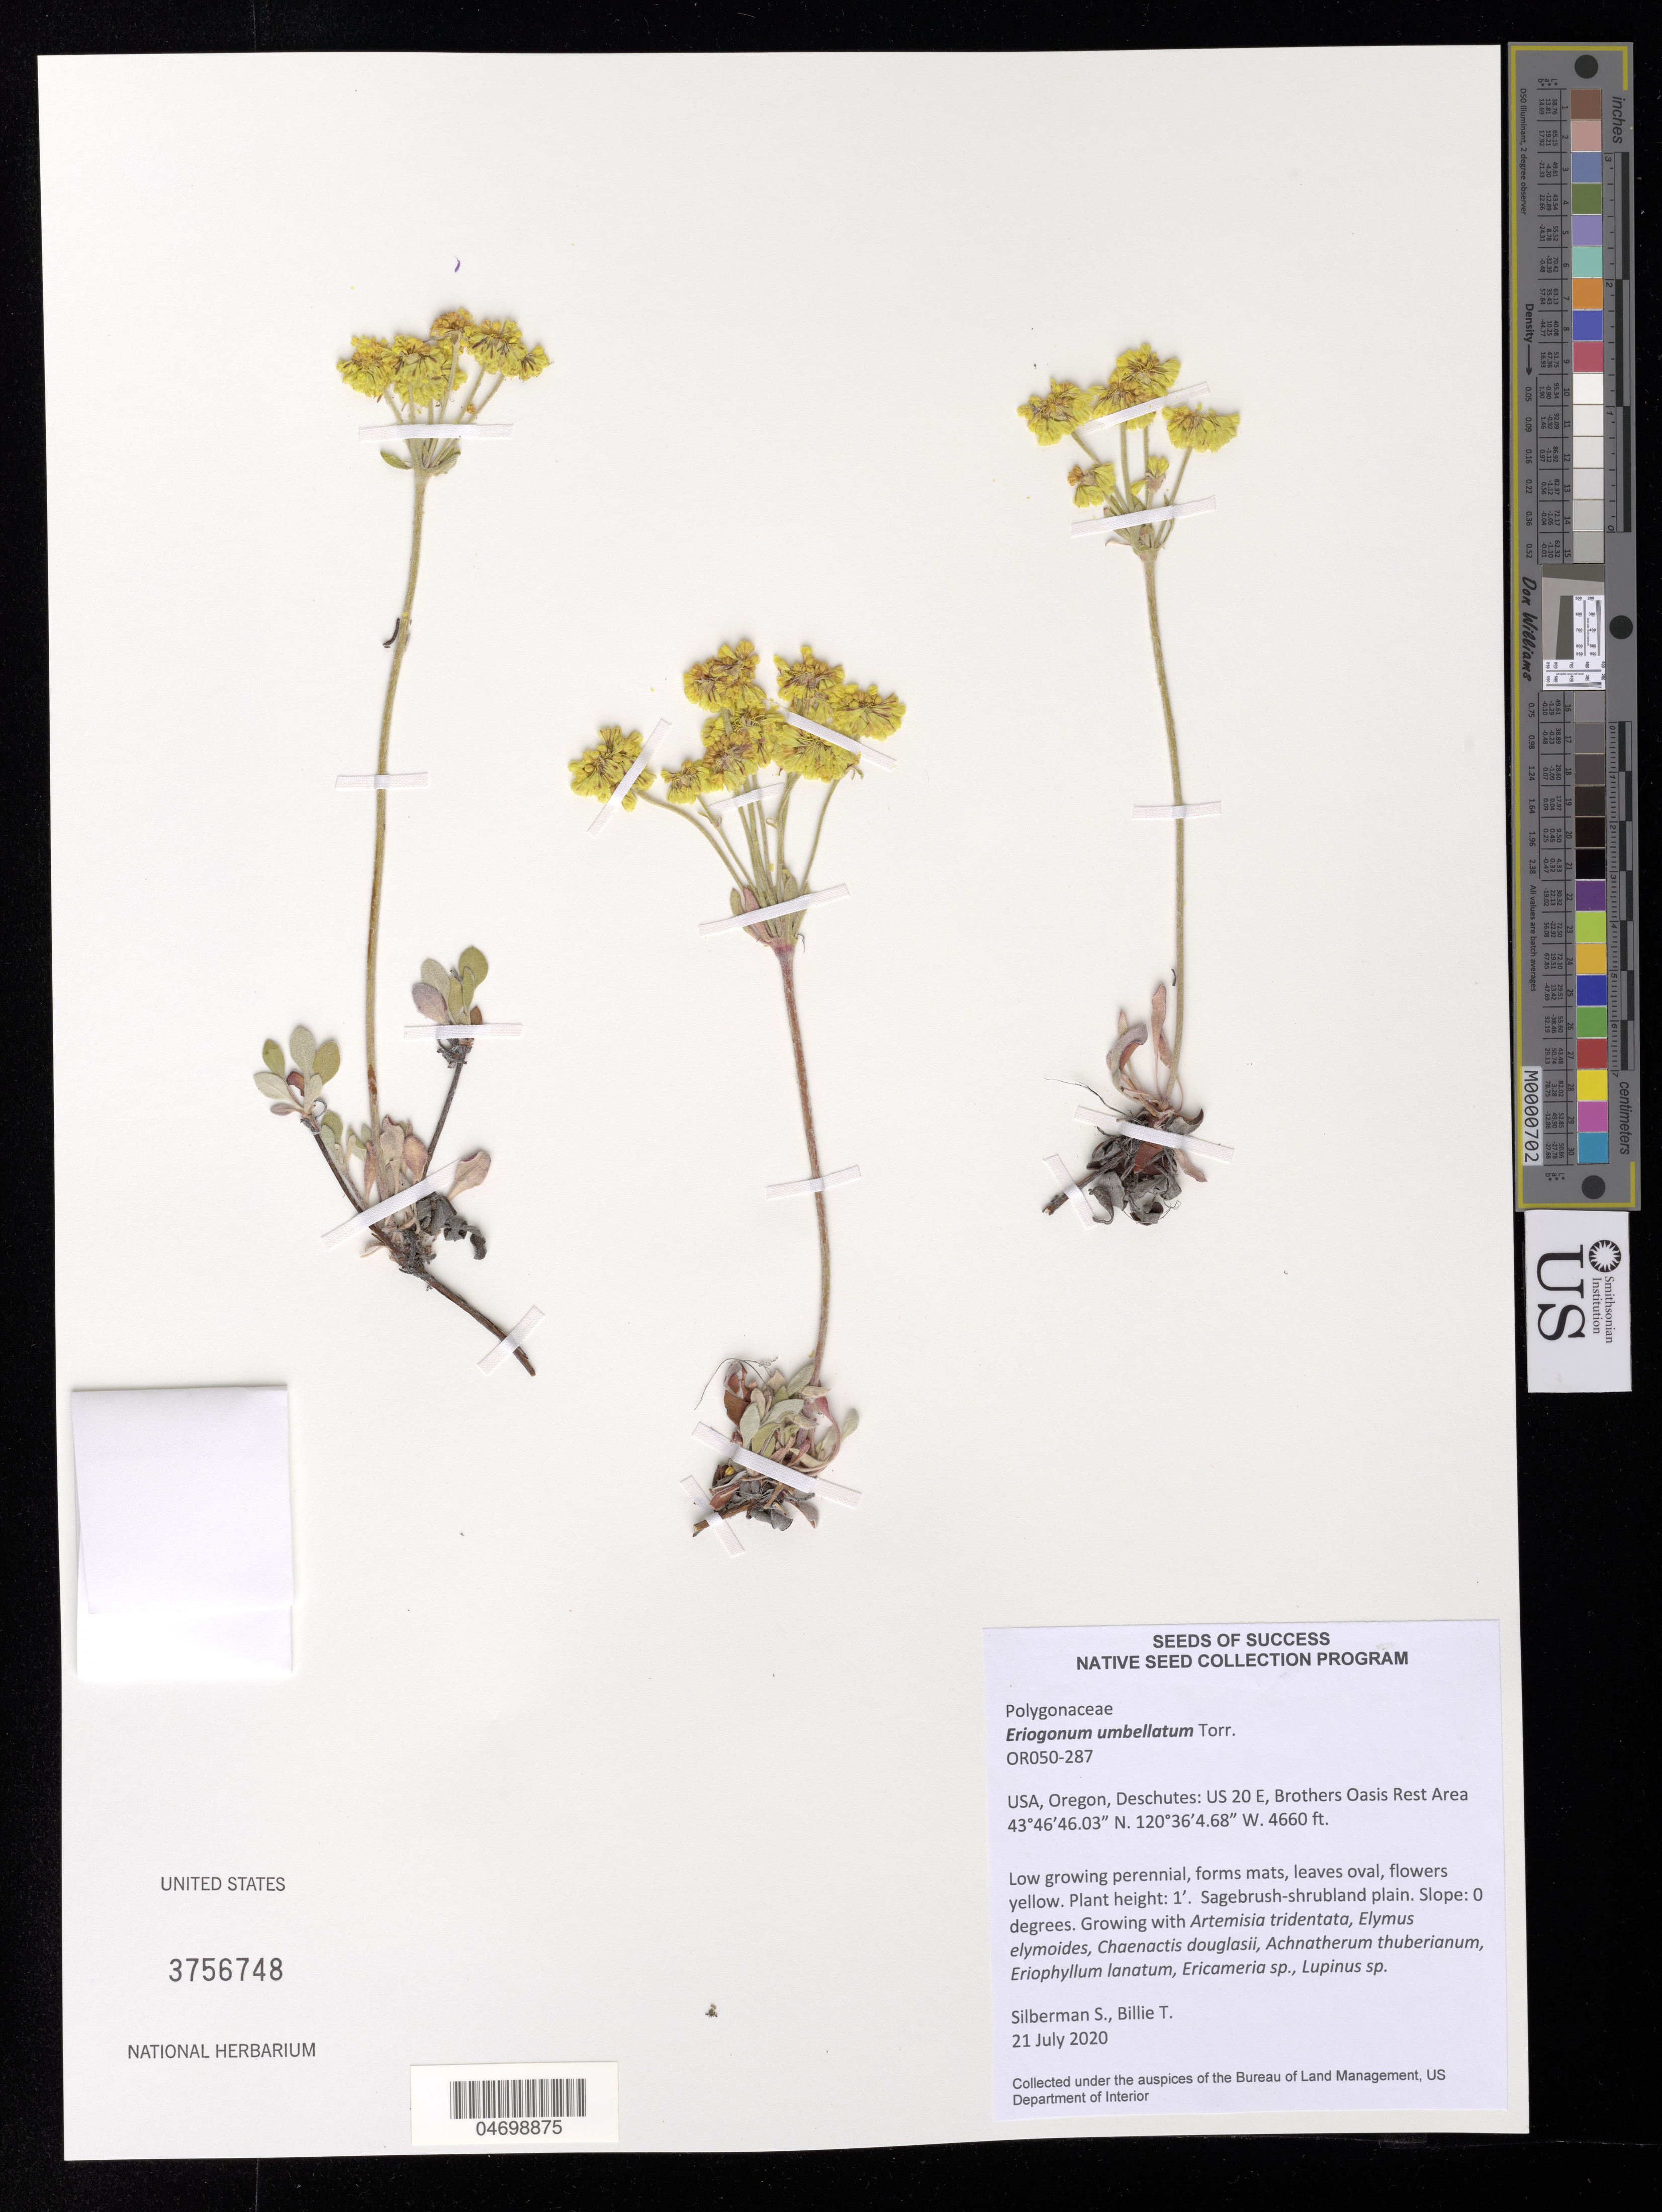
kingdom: Plantae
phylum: Tracheophyta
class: Magnoliopsida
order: Caryophyllales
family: Polygonaceae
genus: Eriogonum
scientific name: Eriogonum umbellatum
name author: Torr.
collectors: S. Silberman & T. Billie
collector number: OR050-287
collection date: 2020-07-21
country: United States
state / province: Oregon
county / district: Deschutes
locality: US 20 E, Brothers Oasis Rest Area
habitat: Sagebrush-shrubland plain. With Artemisia tridentata, Elymus elymoides, Lupinus sp., etc.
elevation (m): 1420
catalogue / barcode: US 3756748